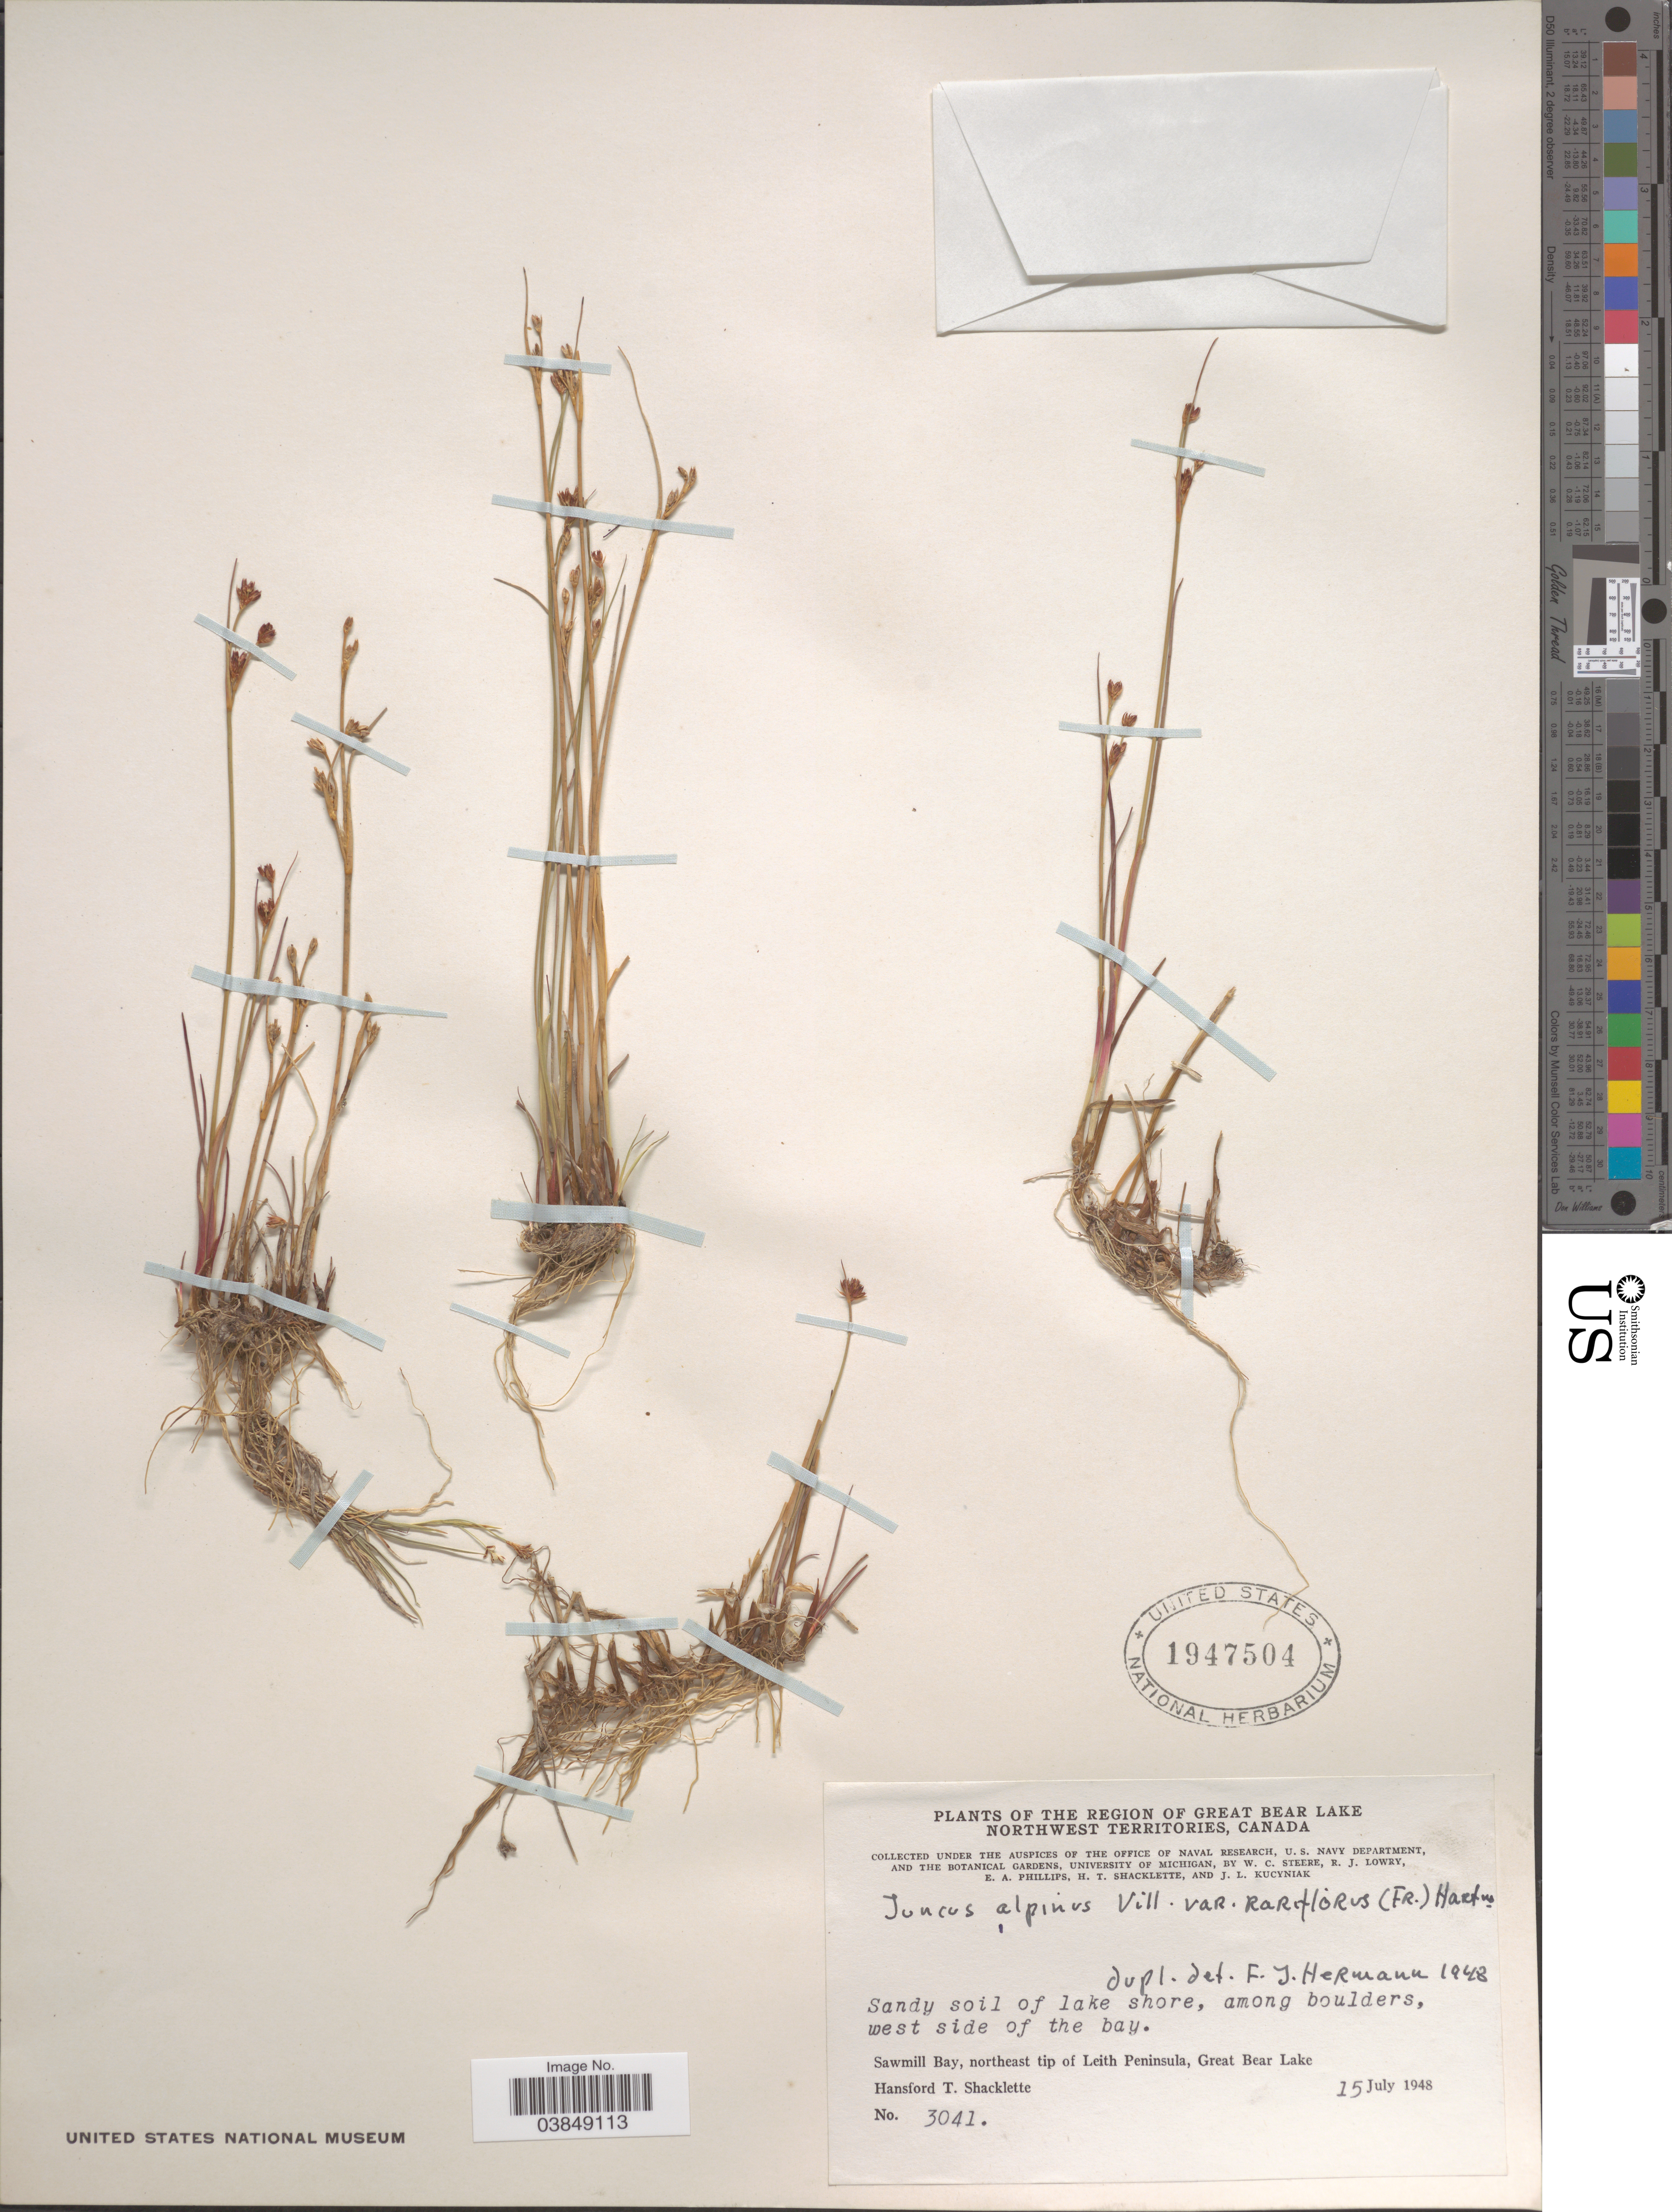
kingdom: Plantae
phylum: Tracheophyta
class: Liliopsida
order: Poales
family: Juncaceae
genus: Juncus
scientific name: Juncus alpinus var. rariflorus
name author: (Hartm.) Hartm.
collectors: H. Shacklette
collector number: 3041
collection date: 1948-07-15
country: Canada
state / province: Northwest Territories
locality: Region of Great Bear Lake. Sandy soil of lake shore, among boulders, west side of the bay. Sawmill Bay, northeast tip of Leith Peninsula, Great Bear Lake.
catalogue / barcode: US 1947504